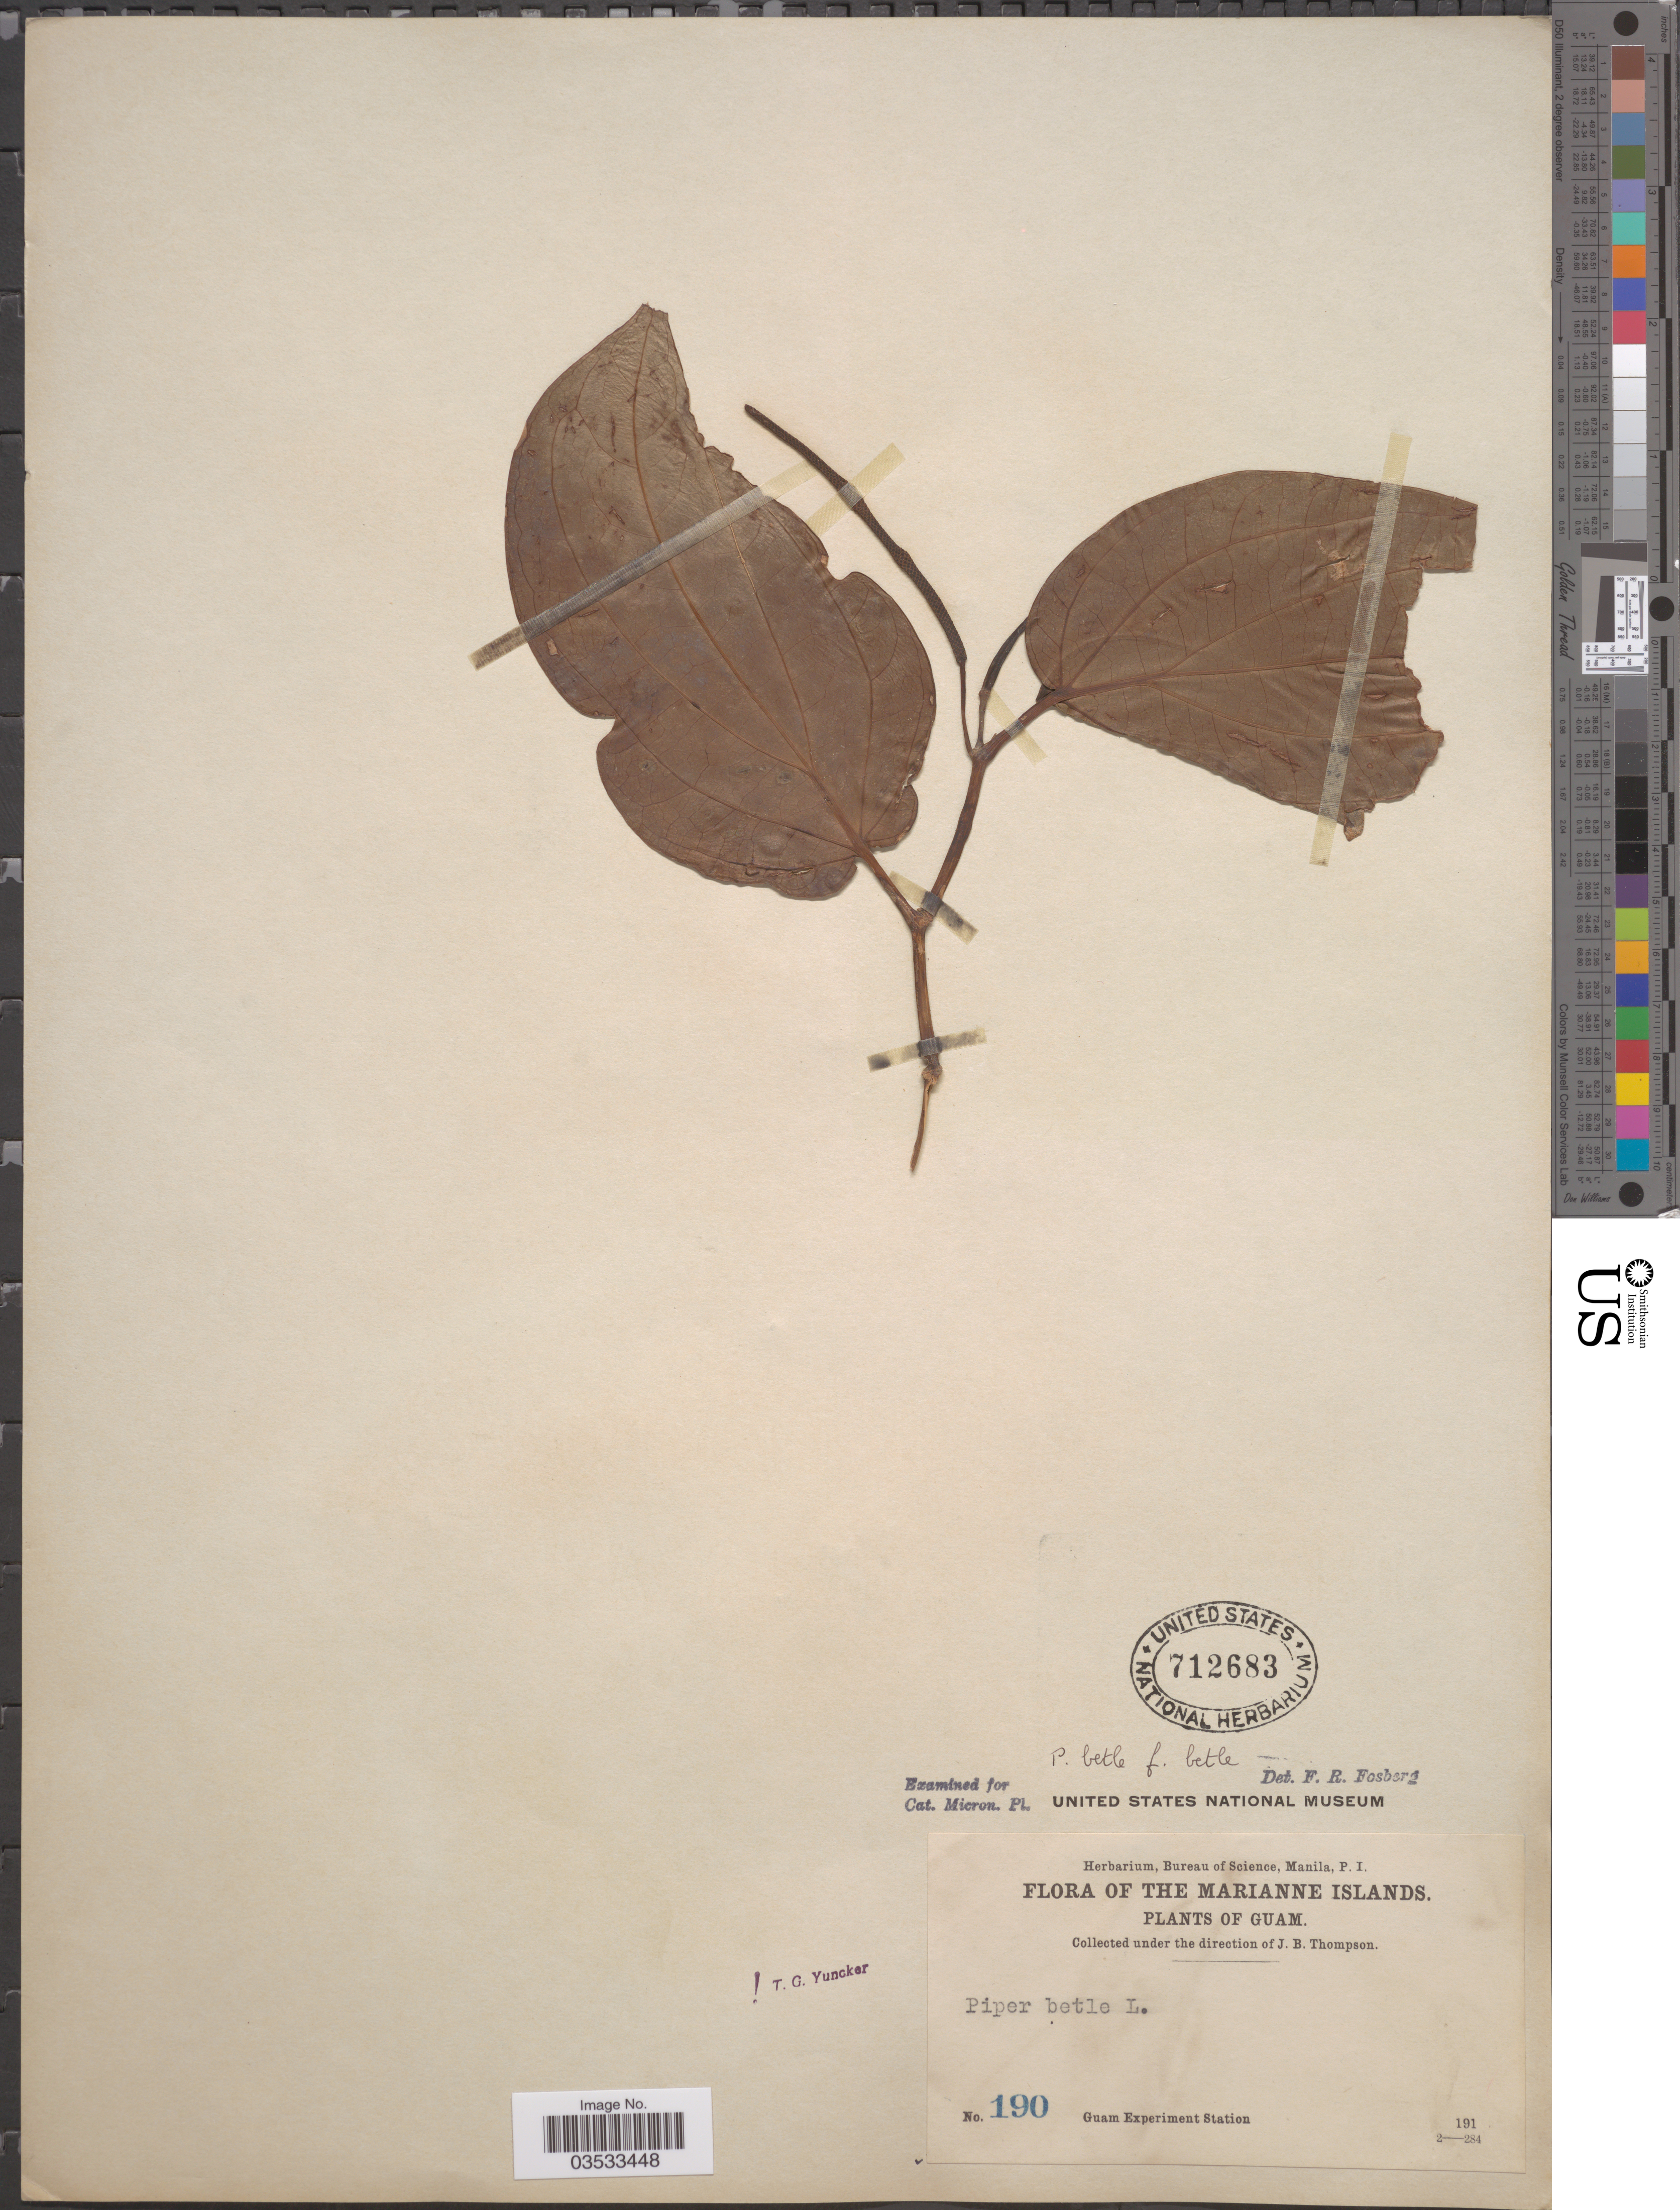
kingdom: Plantae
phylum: Tracheophyta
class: Magnoliopsida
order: Piperales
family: Piperaceae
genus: Piper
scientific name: Piper betle f. betle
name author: L.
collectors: Guam Exp. Sta.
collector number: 190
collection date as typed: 191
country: Guam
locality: The Marianne Islands.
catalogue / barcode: US 712683